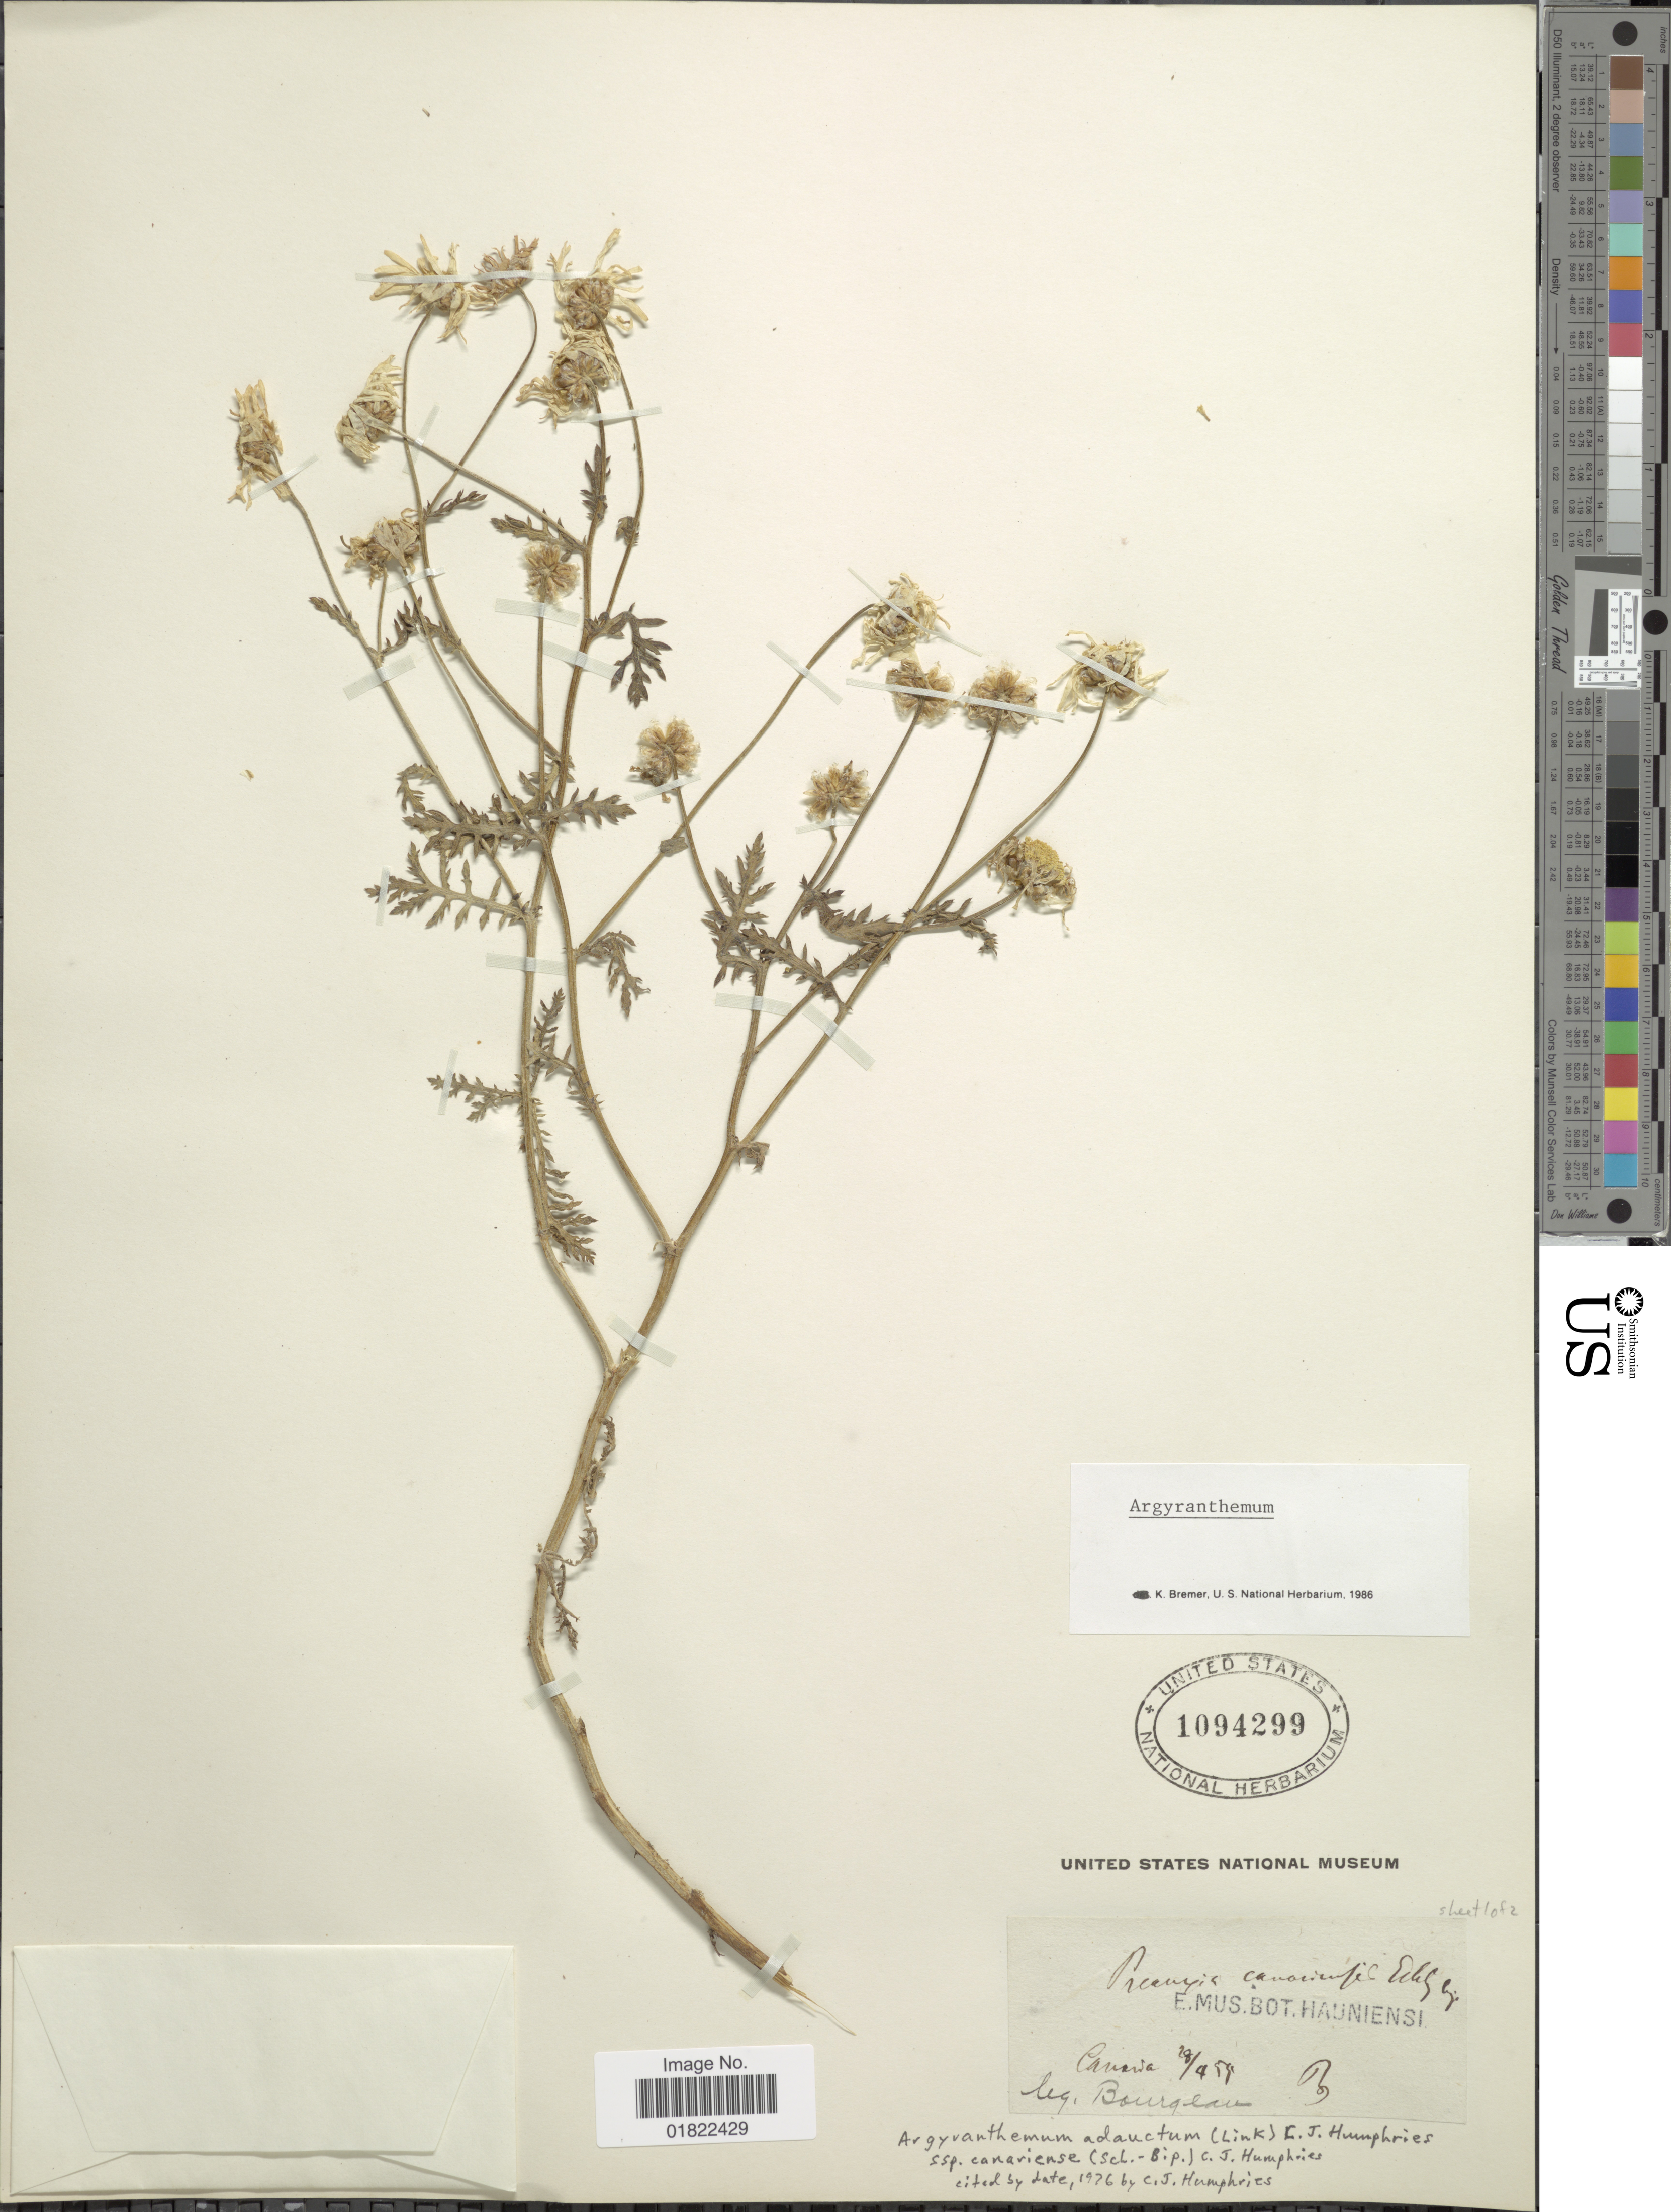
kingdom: Plantae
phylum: Tracheophyta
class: Magnoliopsida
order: Asterales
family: Asteraceae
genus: Argyranthemum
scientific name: Argyranthemum canariense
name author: Humphries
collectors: -. Bourgeau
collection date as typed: Transcribed d/m/y: 28/4/55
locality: Cana [illegible text]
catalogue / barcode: US 1094299